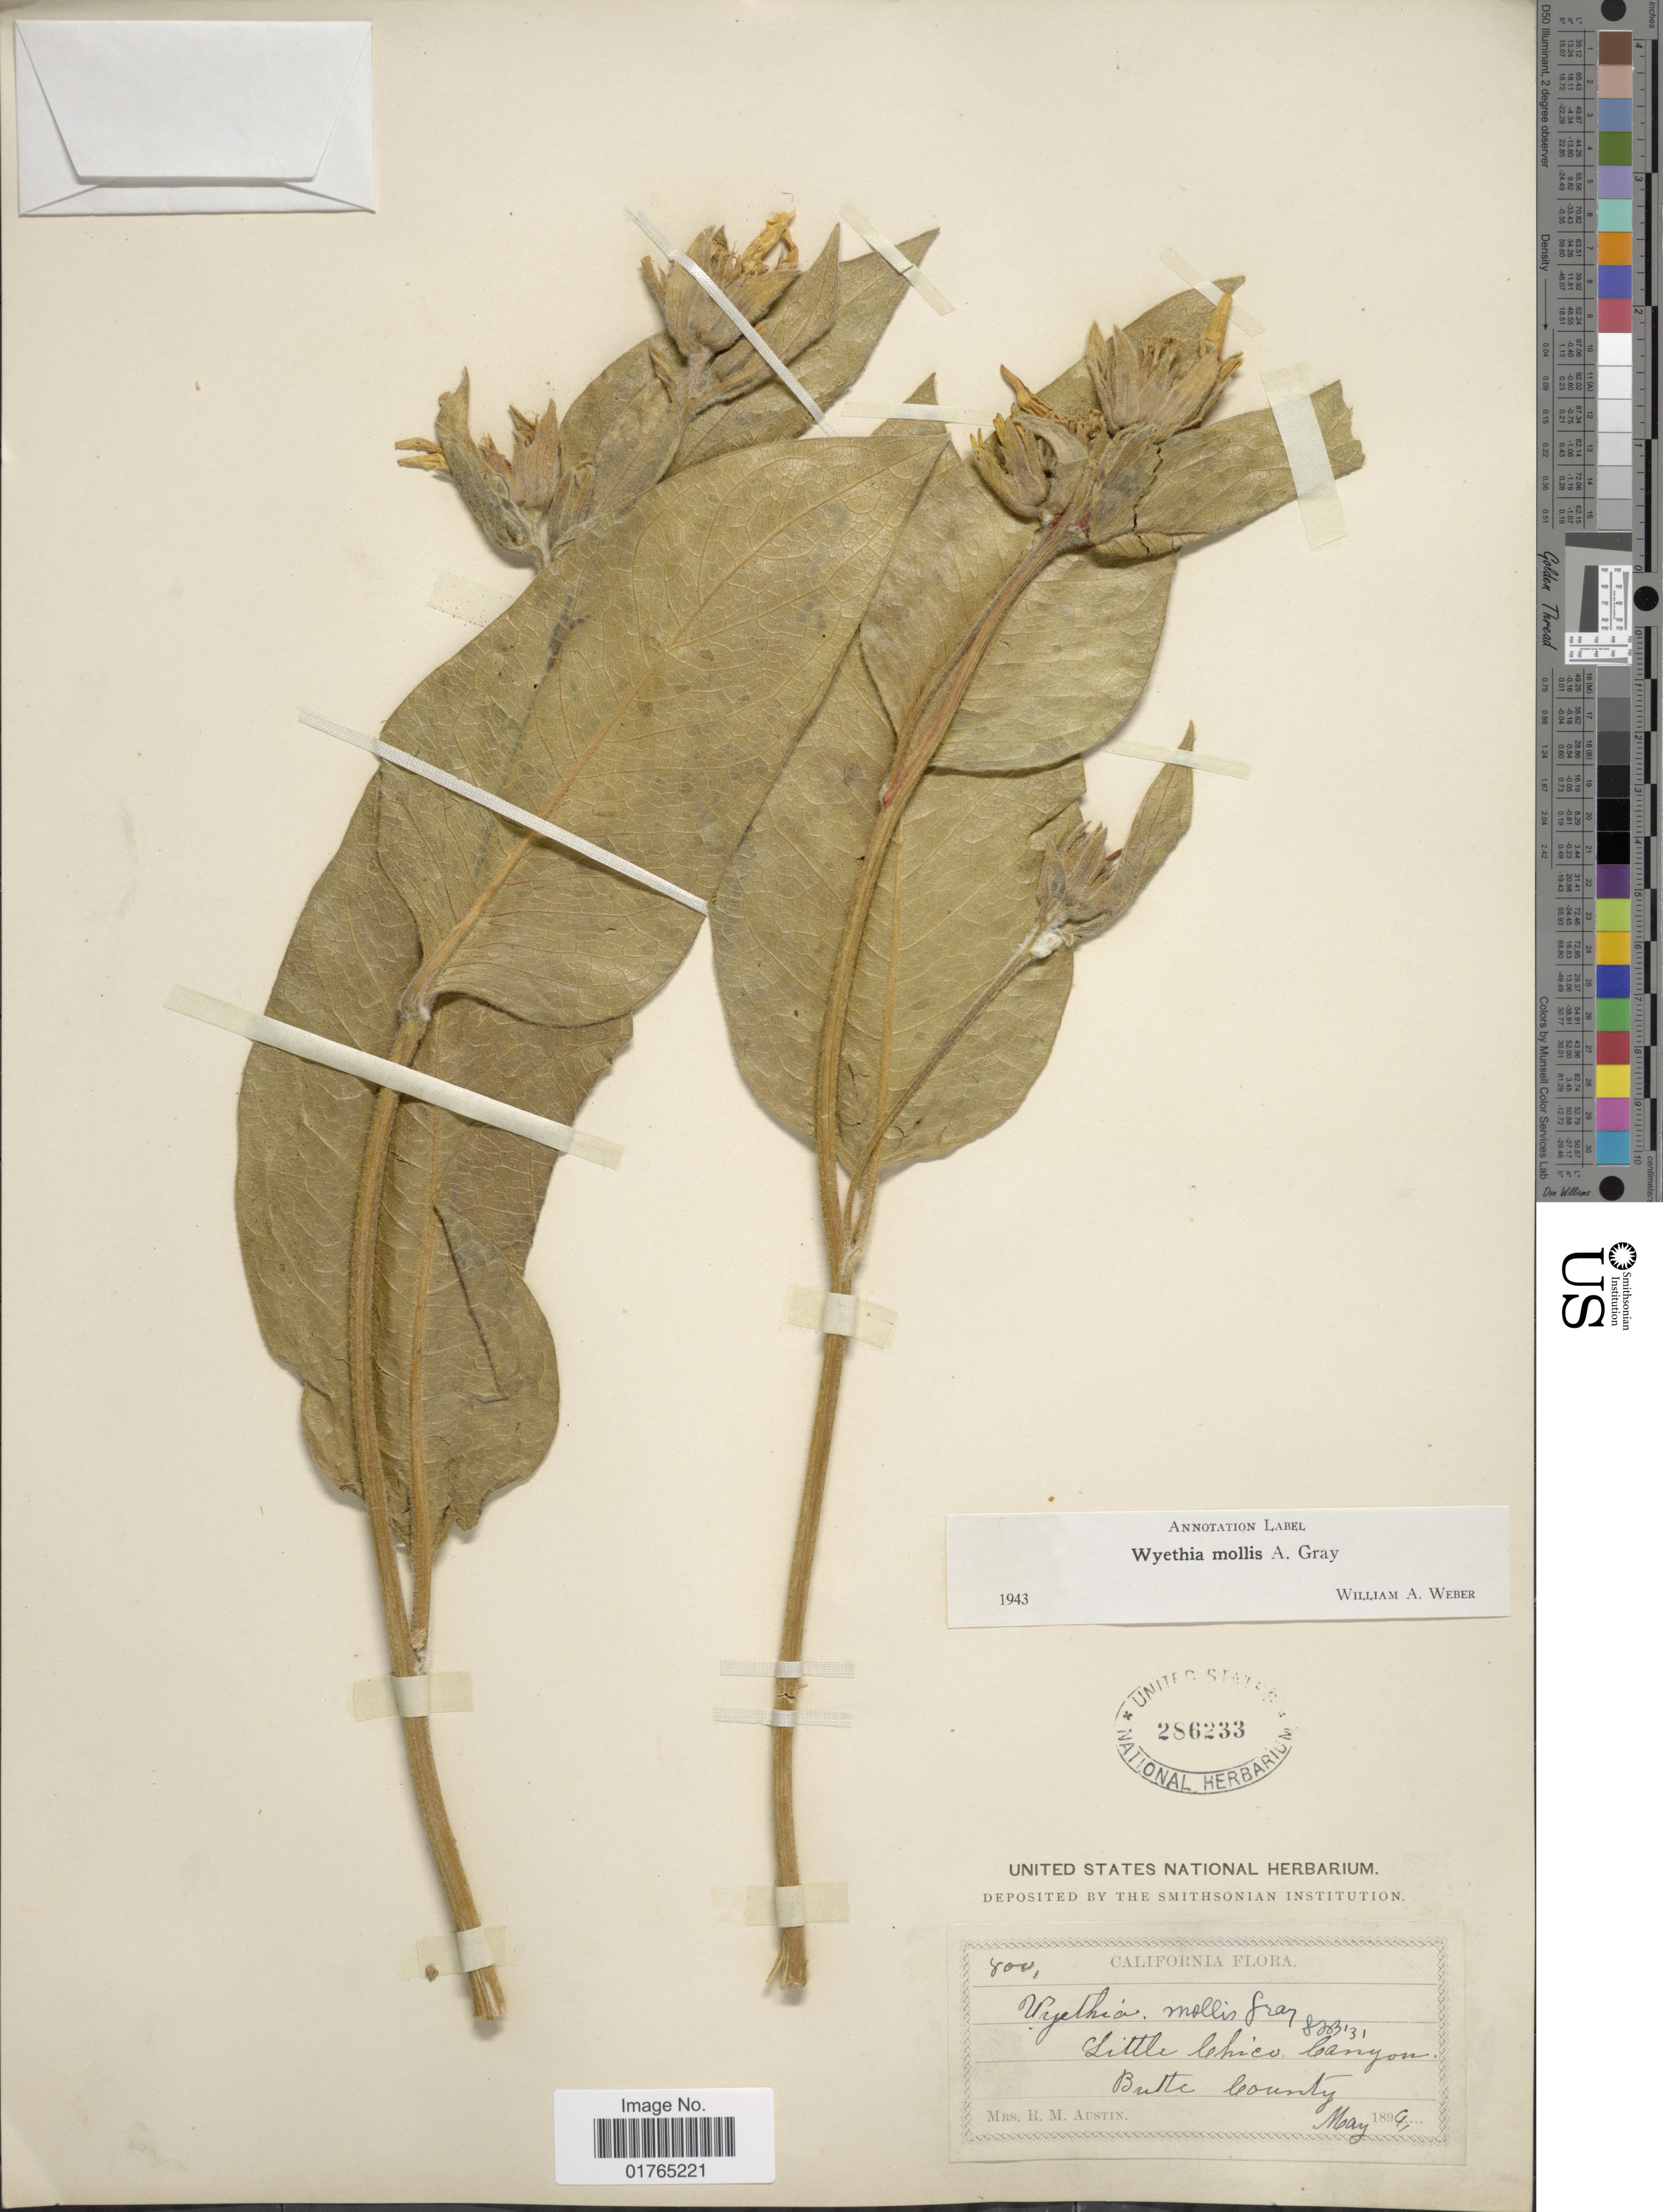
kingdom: Plantae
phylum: Tracheophyta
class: Magnoliopsida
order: Asterales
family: Asteraceae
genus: Wyethia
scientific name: Wyethia mollis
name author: A. Gray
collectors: R. Austin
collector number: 800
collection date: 1899-05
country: United States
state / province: California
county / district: Butte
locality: Little Chico Canyon, Butte County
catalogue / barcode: US 286233